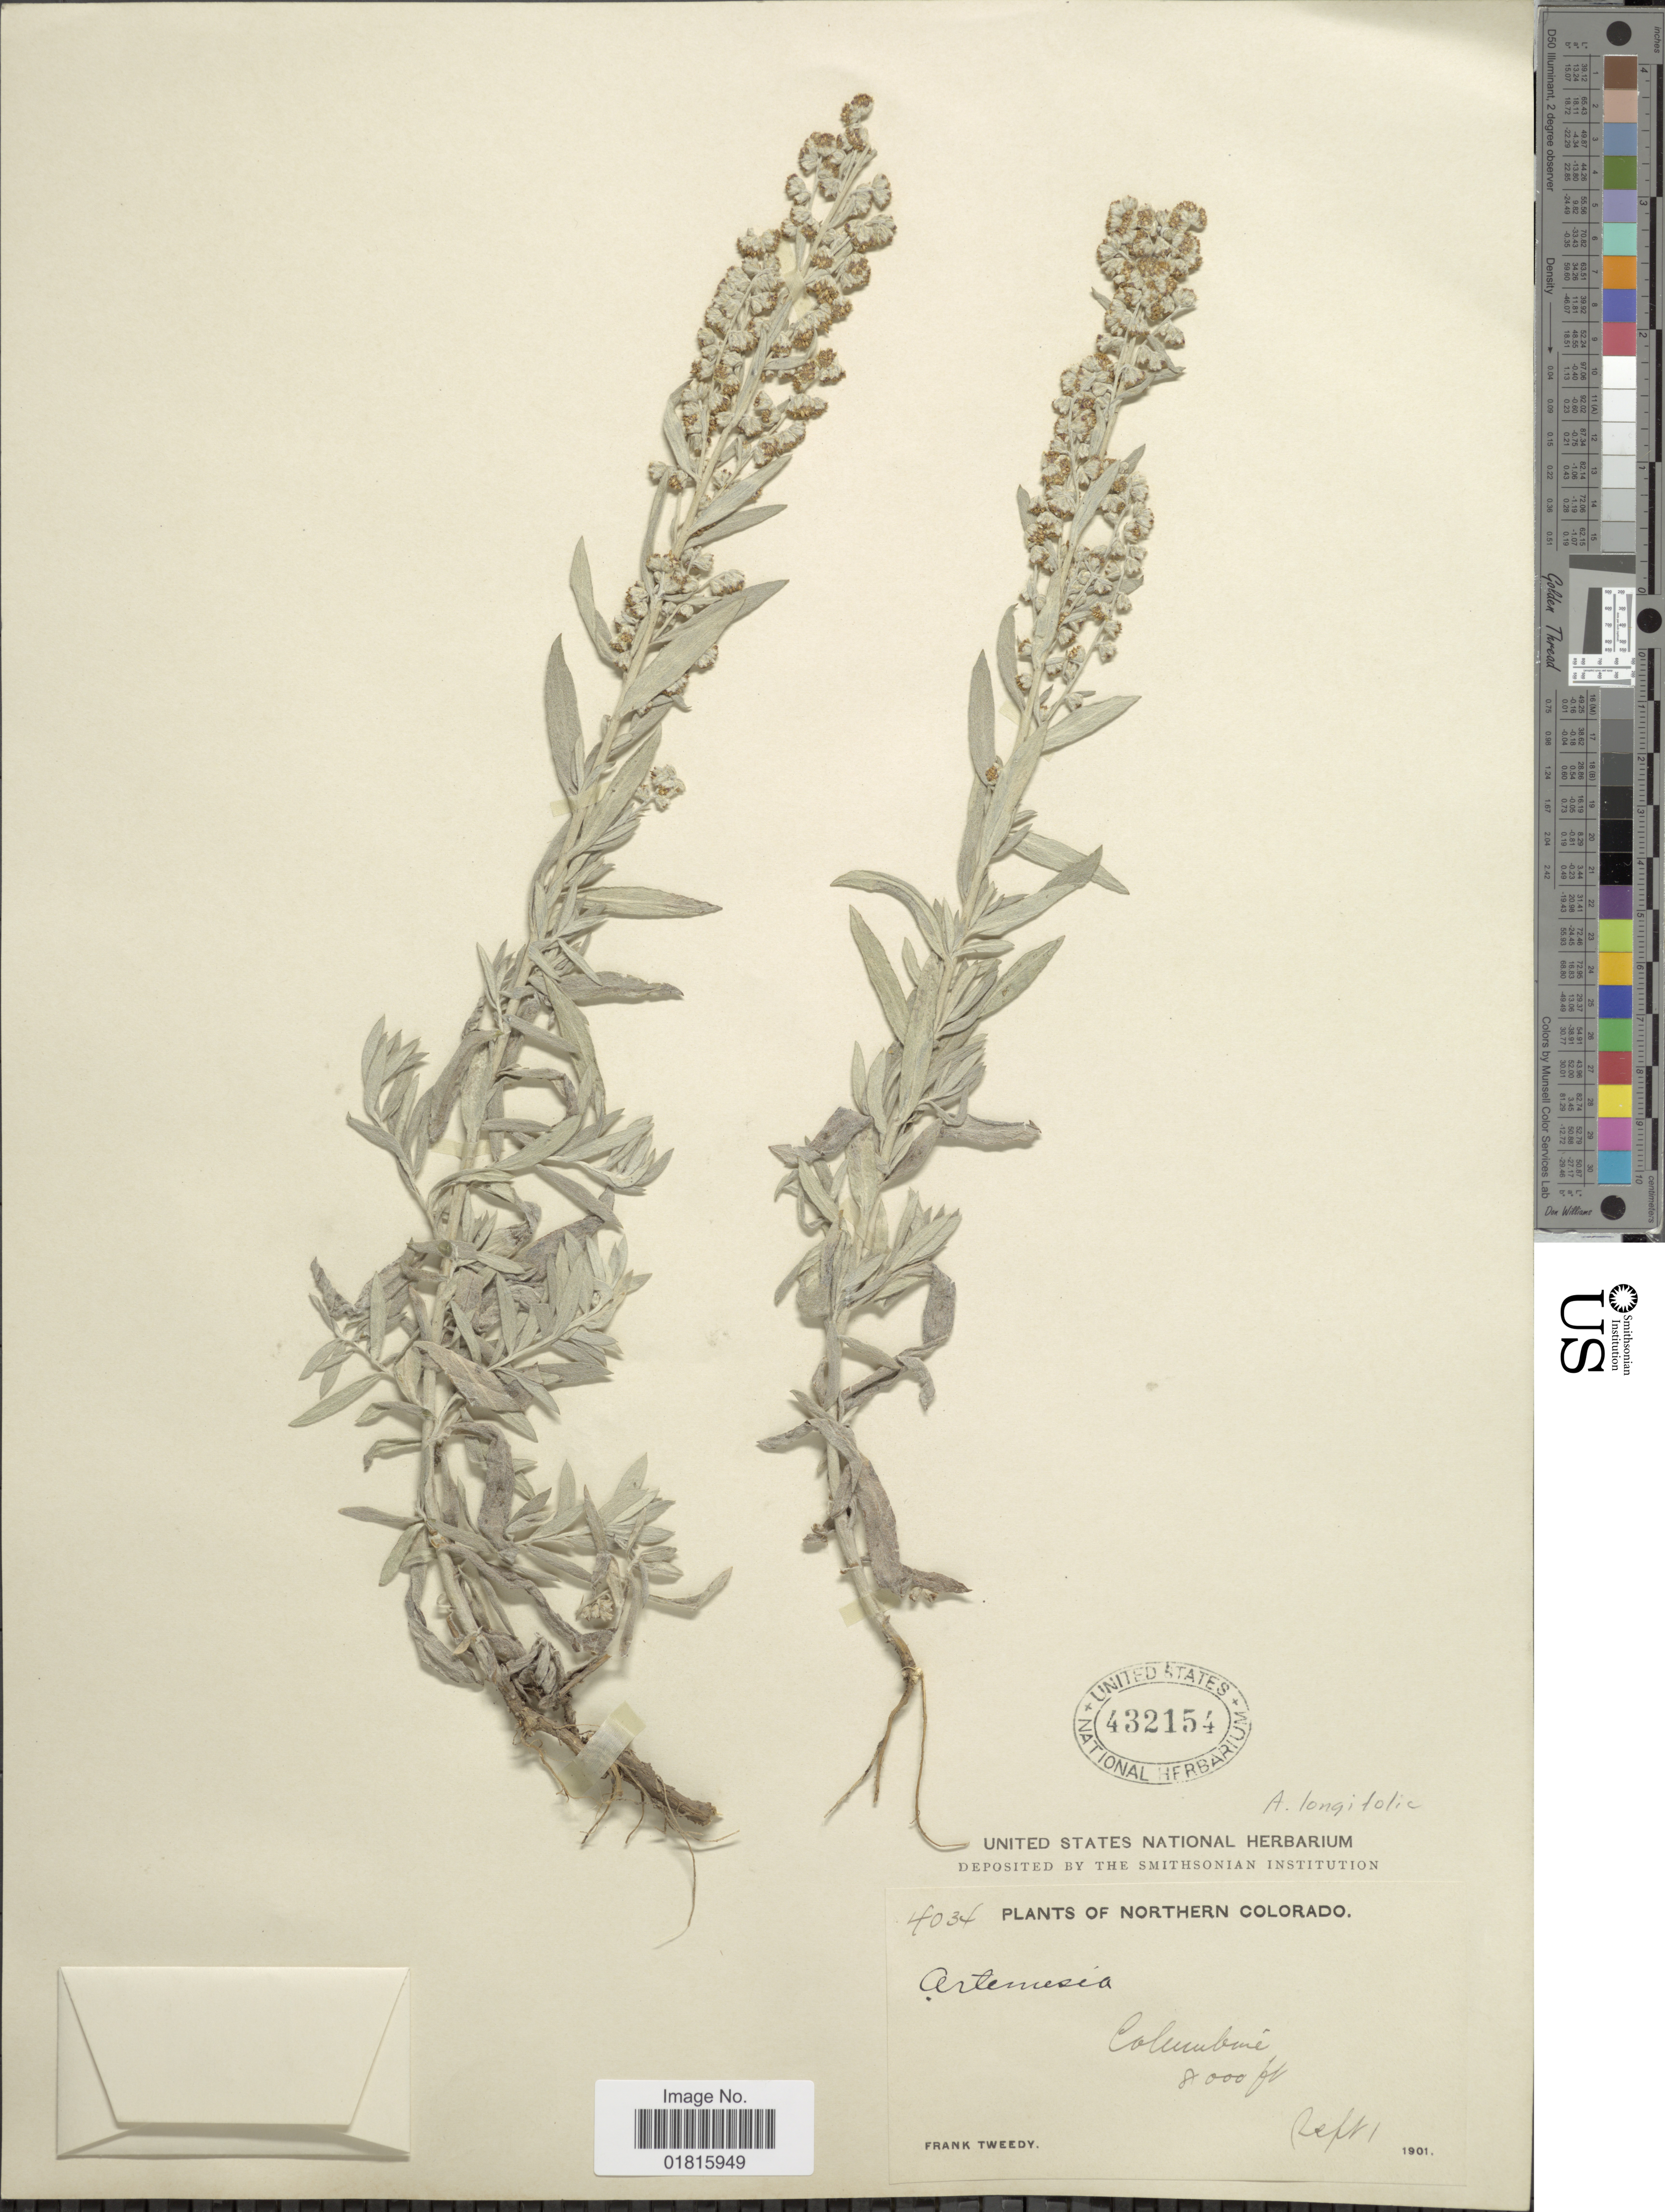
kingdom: Plantae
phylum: Tracheophyta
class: Magnoliopsida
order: Asterales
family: Asteraceae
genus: Artemisia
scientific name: Artemisia longifolia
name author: Nutt.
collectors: F. Tweedy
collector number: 4034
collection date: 1901-09-01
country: United States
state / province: Colorado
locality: Columbine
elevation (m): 2438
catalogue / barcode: US 432154